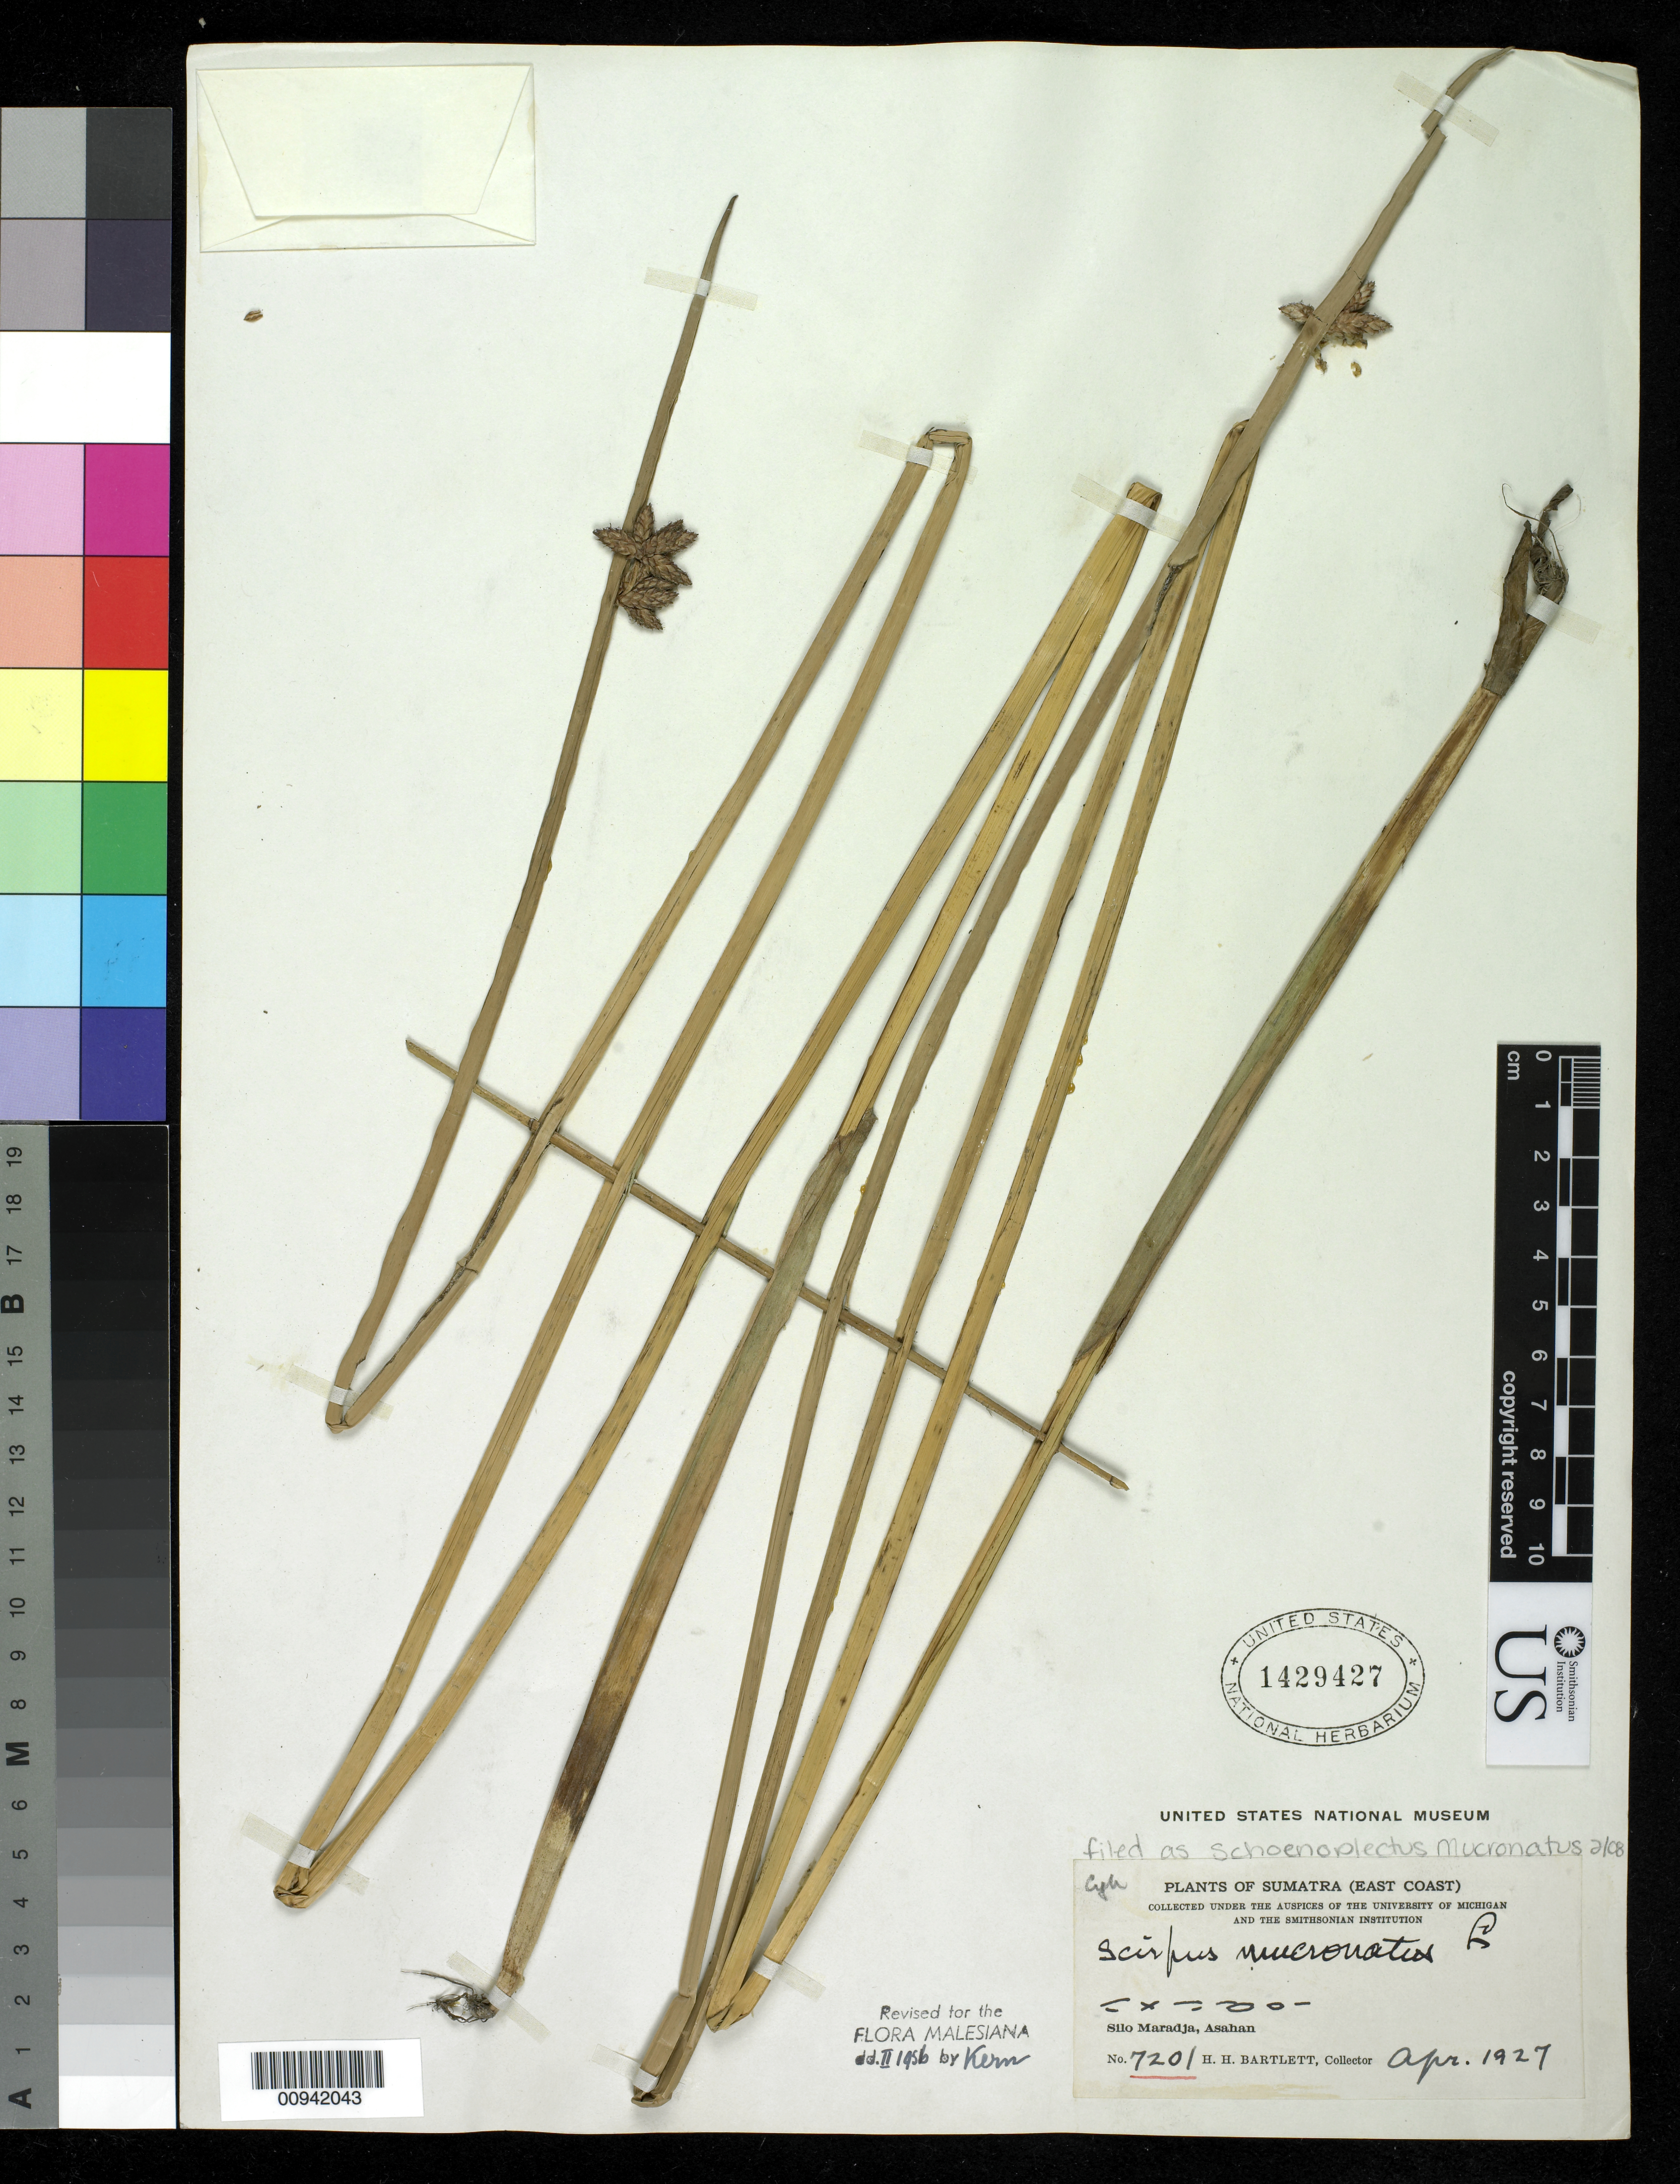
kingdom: Plantae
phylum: Tracheophyta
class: Liliopsida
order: Poales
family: Cyperaceae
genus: Schoenoplectiella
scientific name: Schoenoplectiella mucronata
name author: (L.) Jung & Choi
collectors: H. H. Bartlett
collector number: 7201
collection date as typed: Apr 1927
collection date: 1927-04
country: Indonesia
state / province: Sumatra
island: Sumatra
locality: Silo Maradja, Asahan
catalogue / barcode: US 1429427